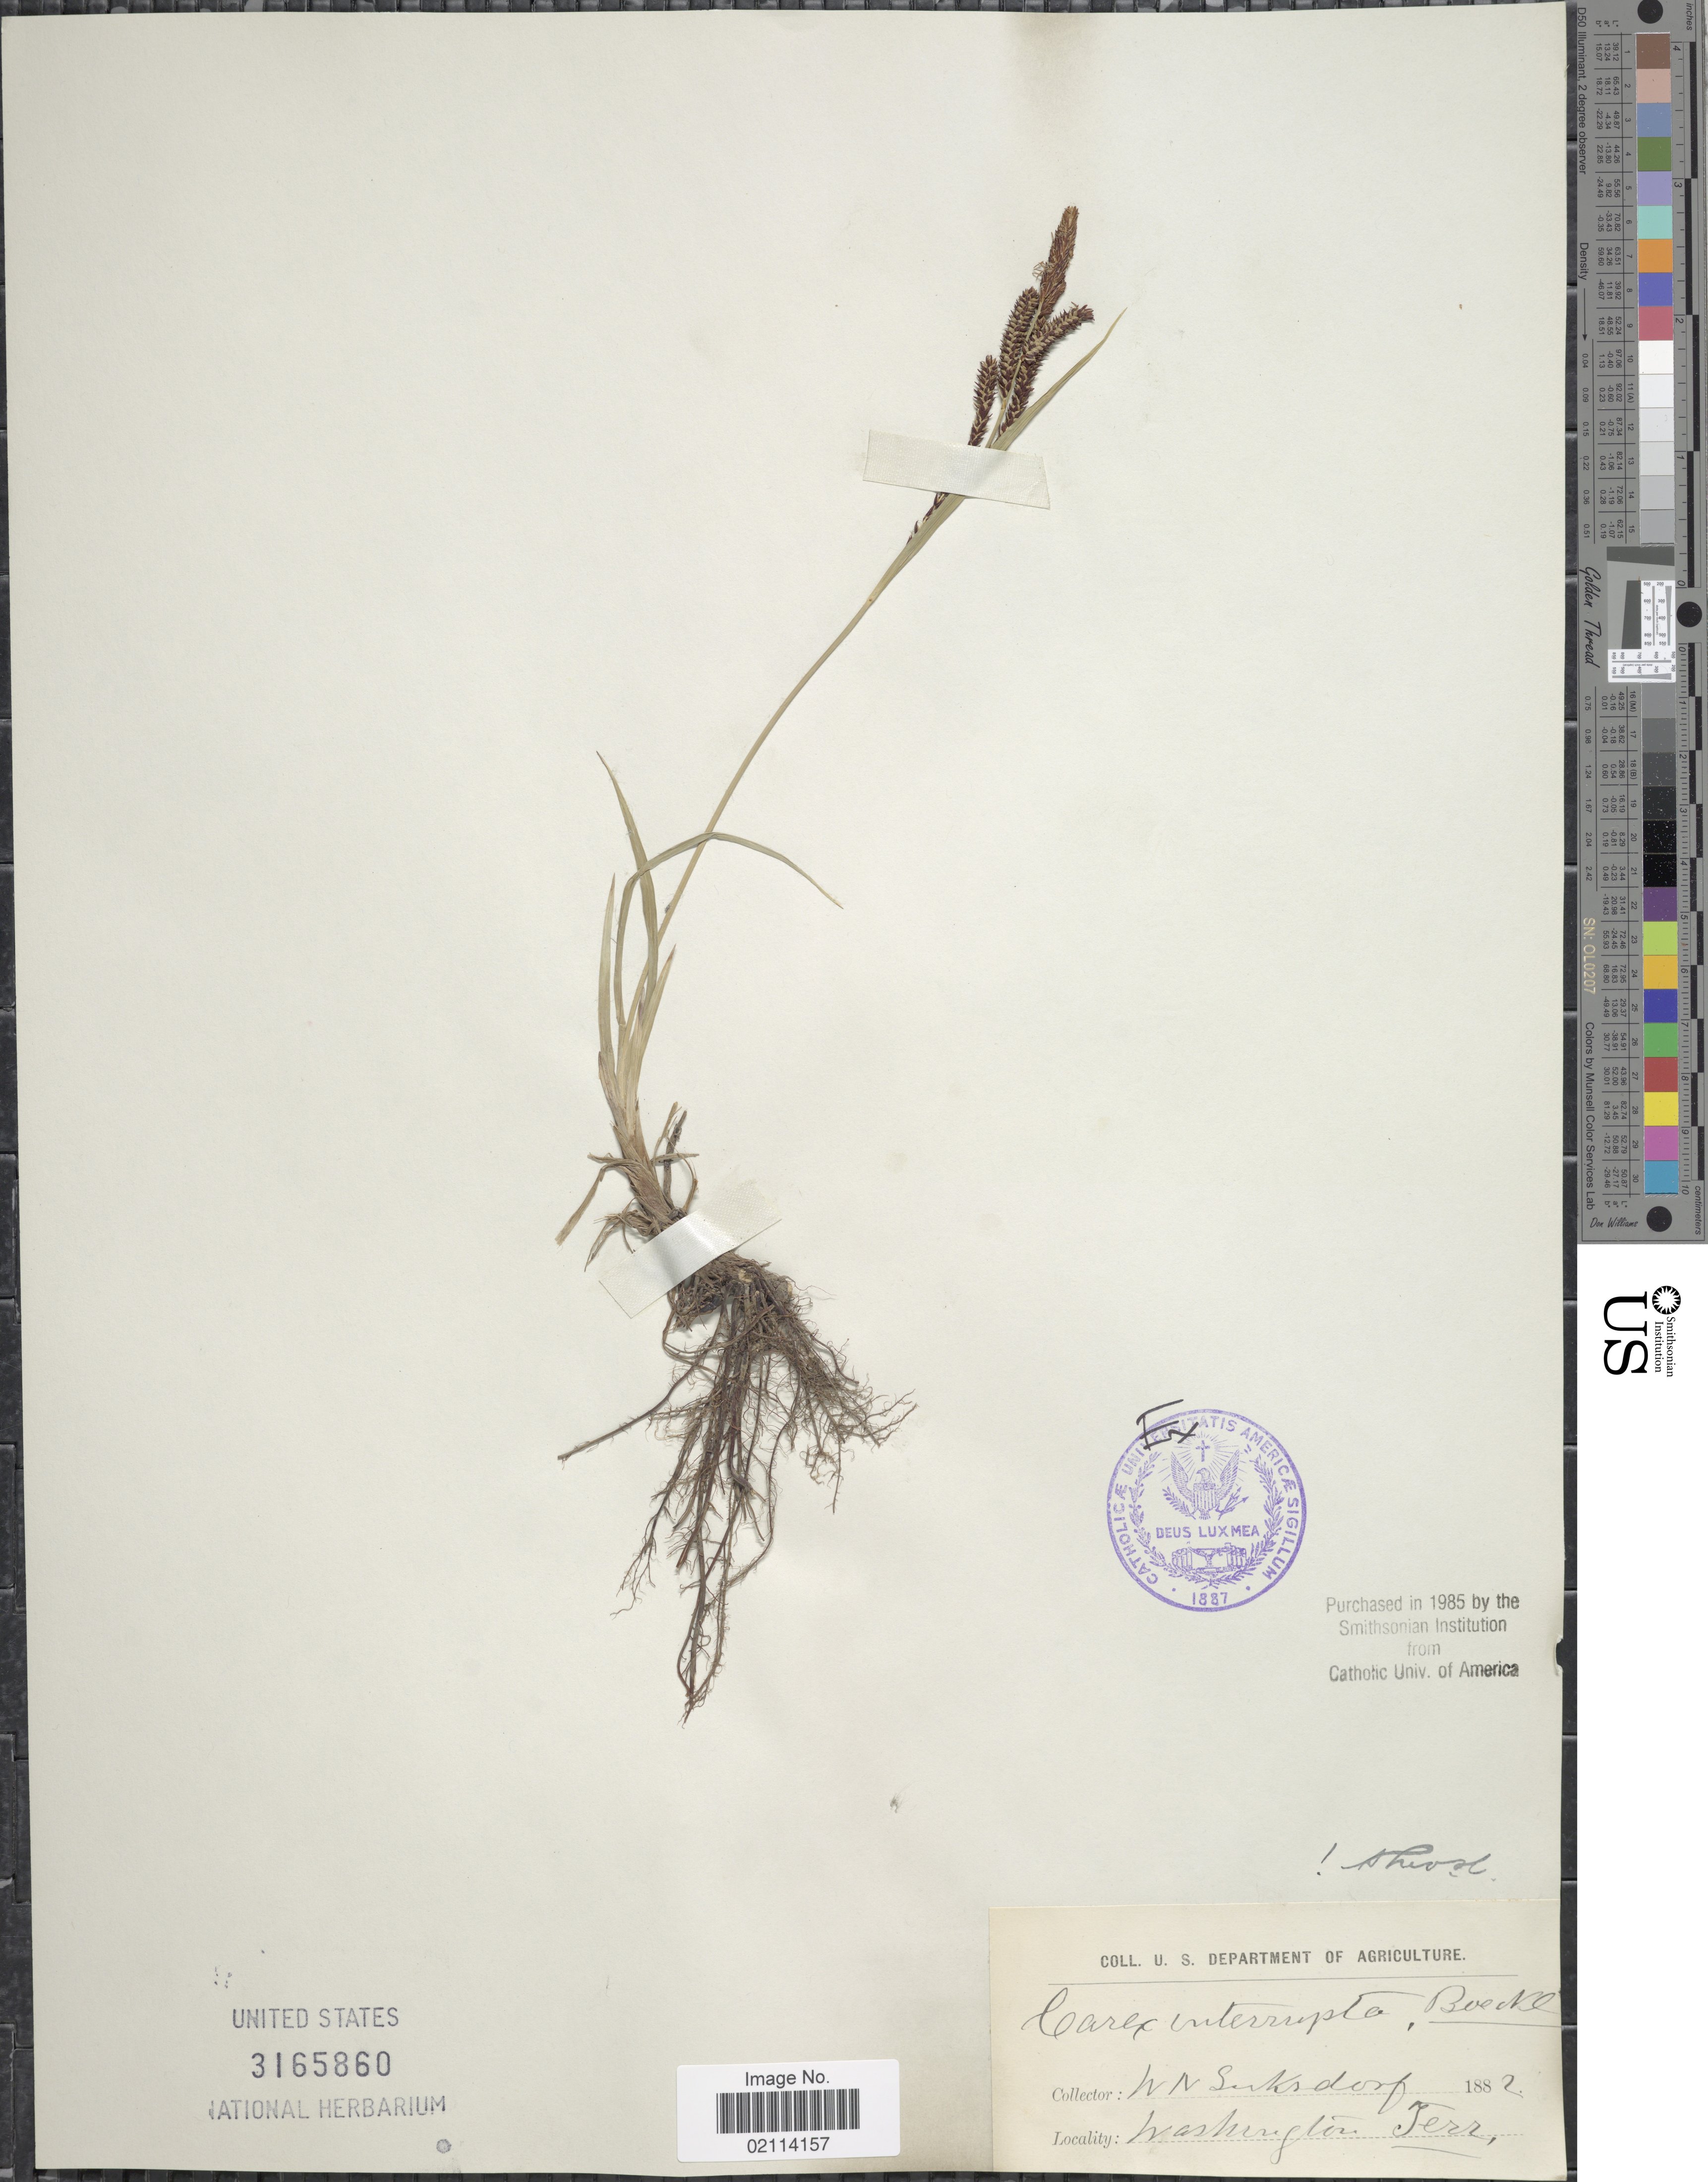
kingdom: Plantae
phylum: Tracheophyta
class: Liliopsida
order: Poales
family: Cyperaceae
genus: Carex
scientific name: Carex interrupta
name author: Boeckeler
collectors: W. N. Suksdorf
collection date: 1882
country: United States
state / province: Washington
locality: Washington Terr.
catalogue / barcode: US 3165860